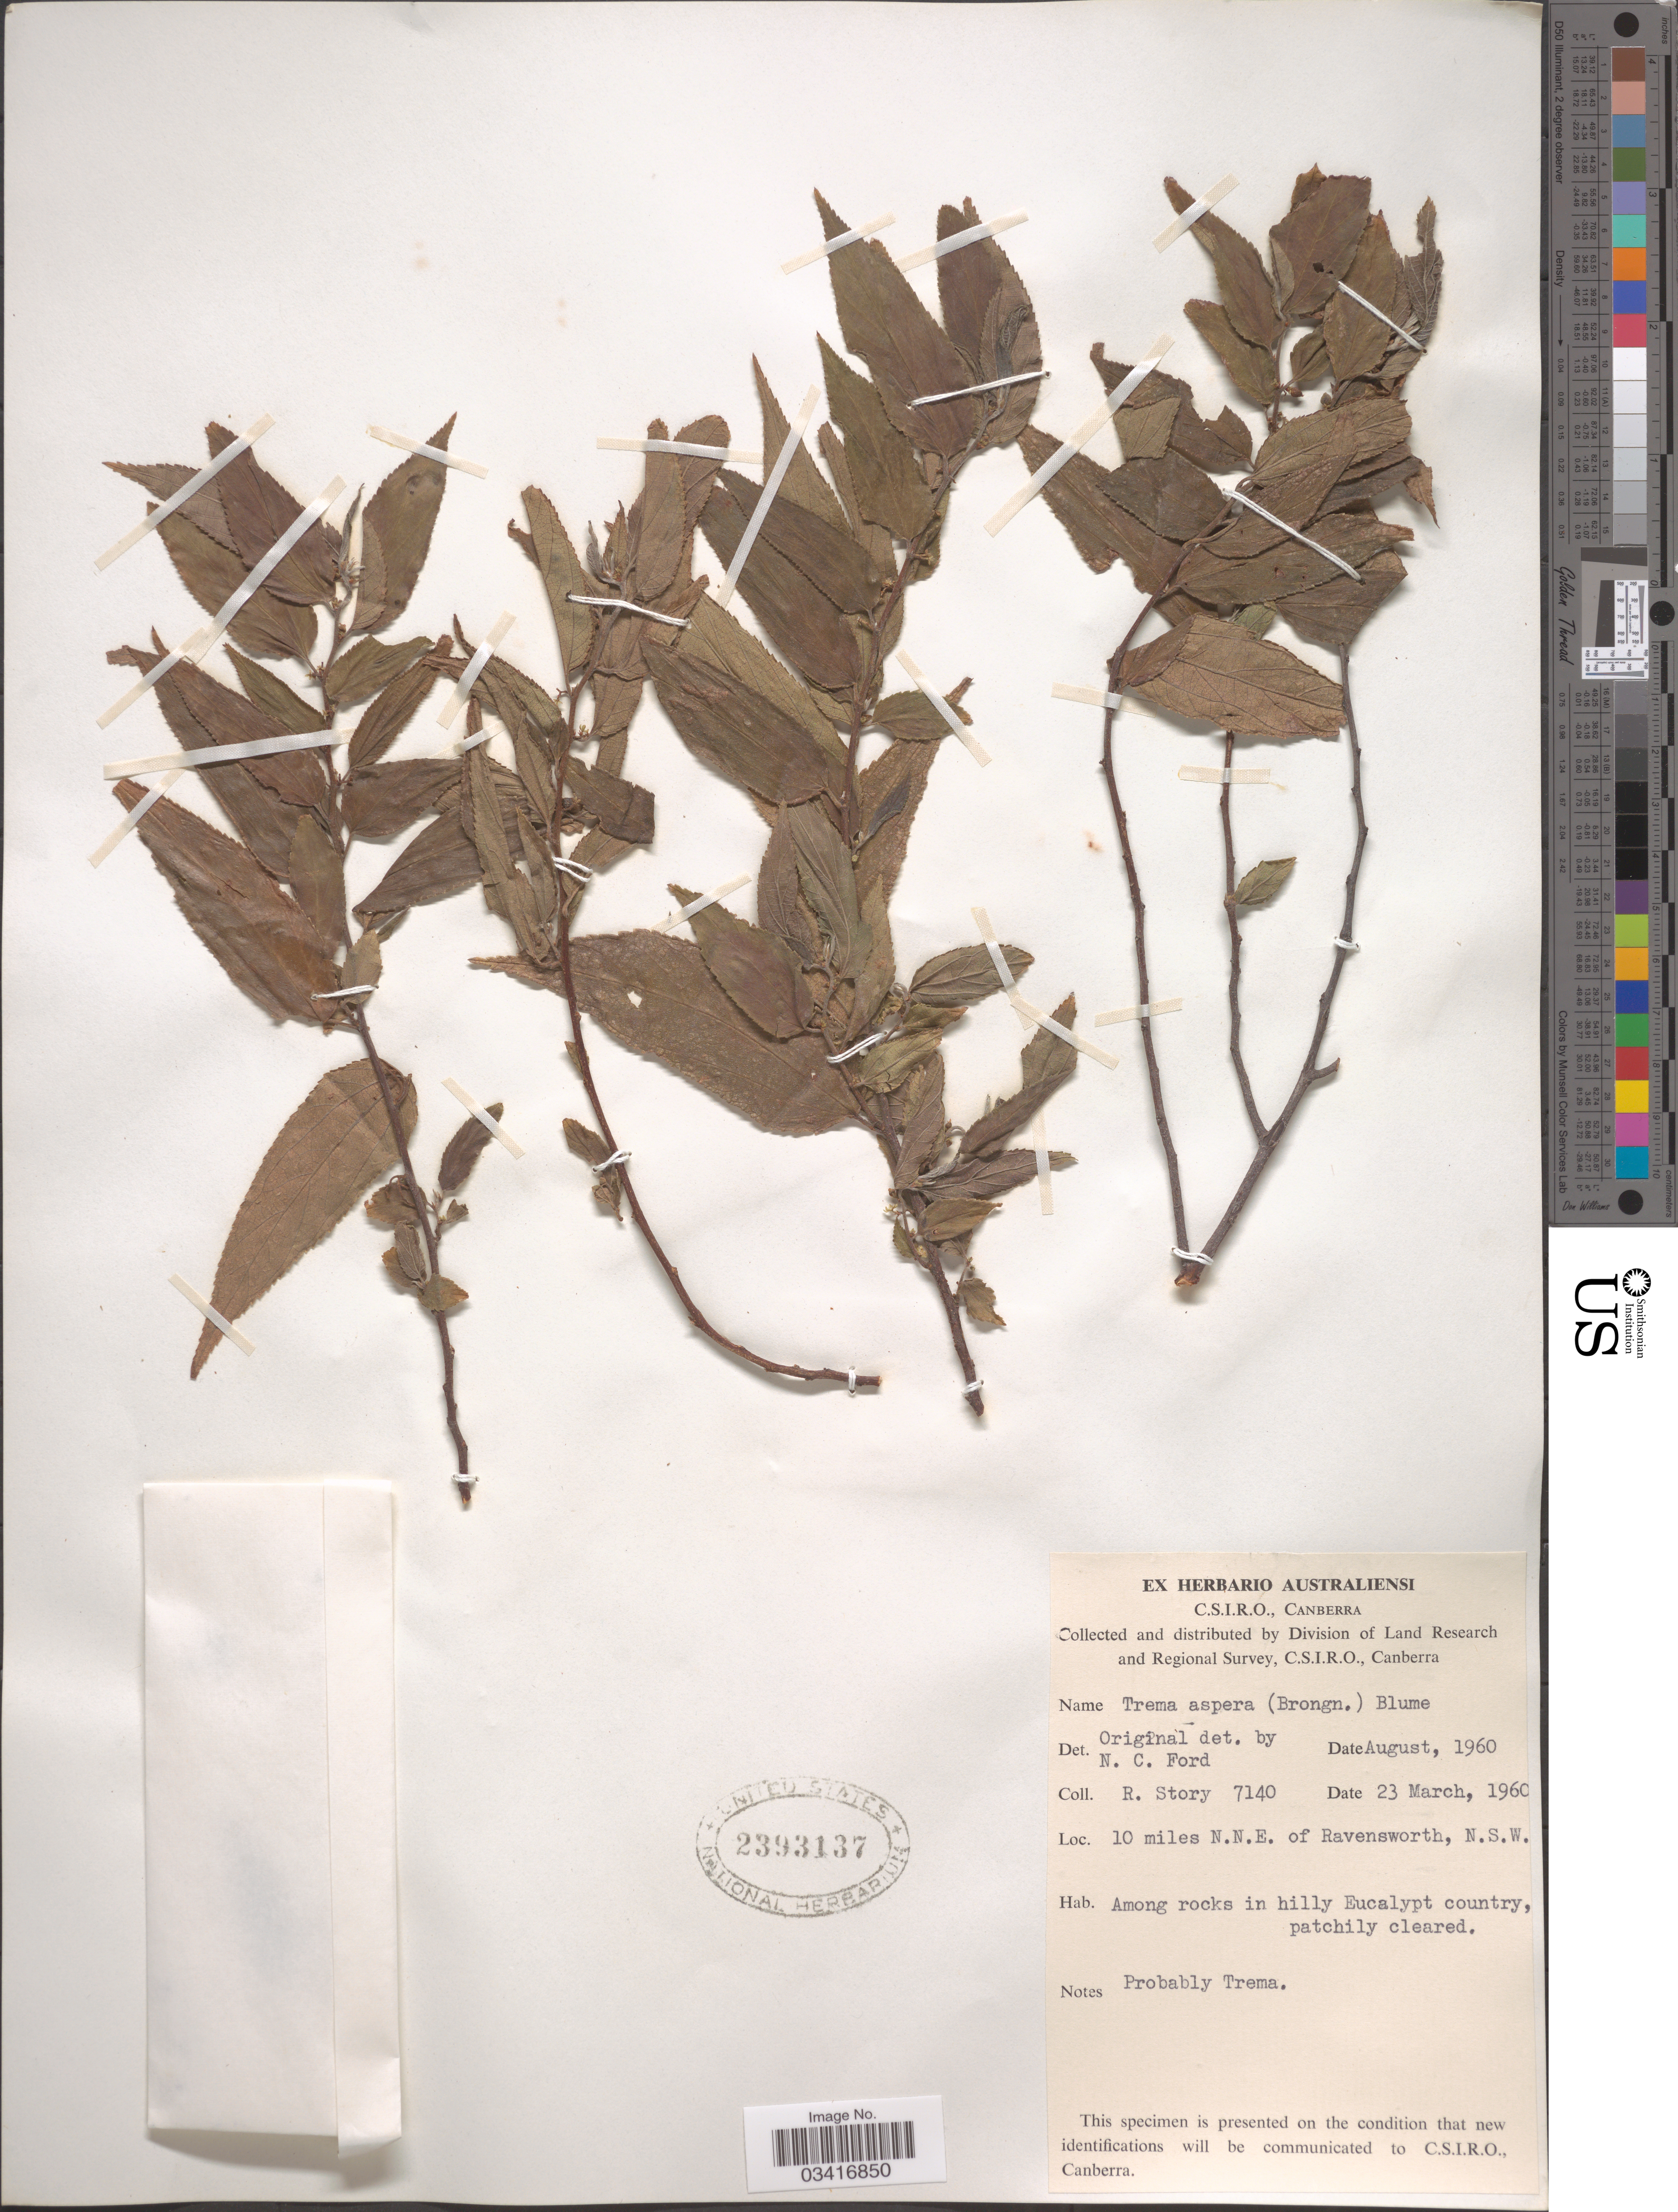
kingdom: Plantae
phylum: Tracheophyta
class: Magnoliopsida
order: Rosales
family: Cannabaceae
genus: Trema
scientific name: Trema asperum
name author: (Brongn.) Blume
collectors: R. Story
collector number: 7140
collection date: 1960-03-23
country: Australia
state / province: New South Wales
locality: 10 miles N. N. E. of Ravensworth.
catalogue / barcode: US 2393137